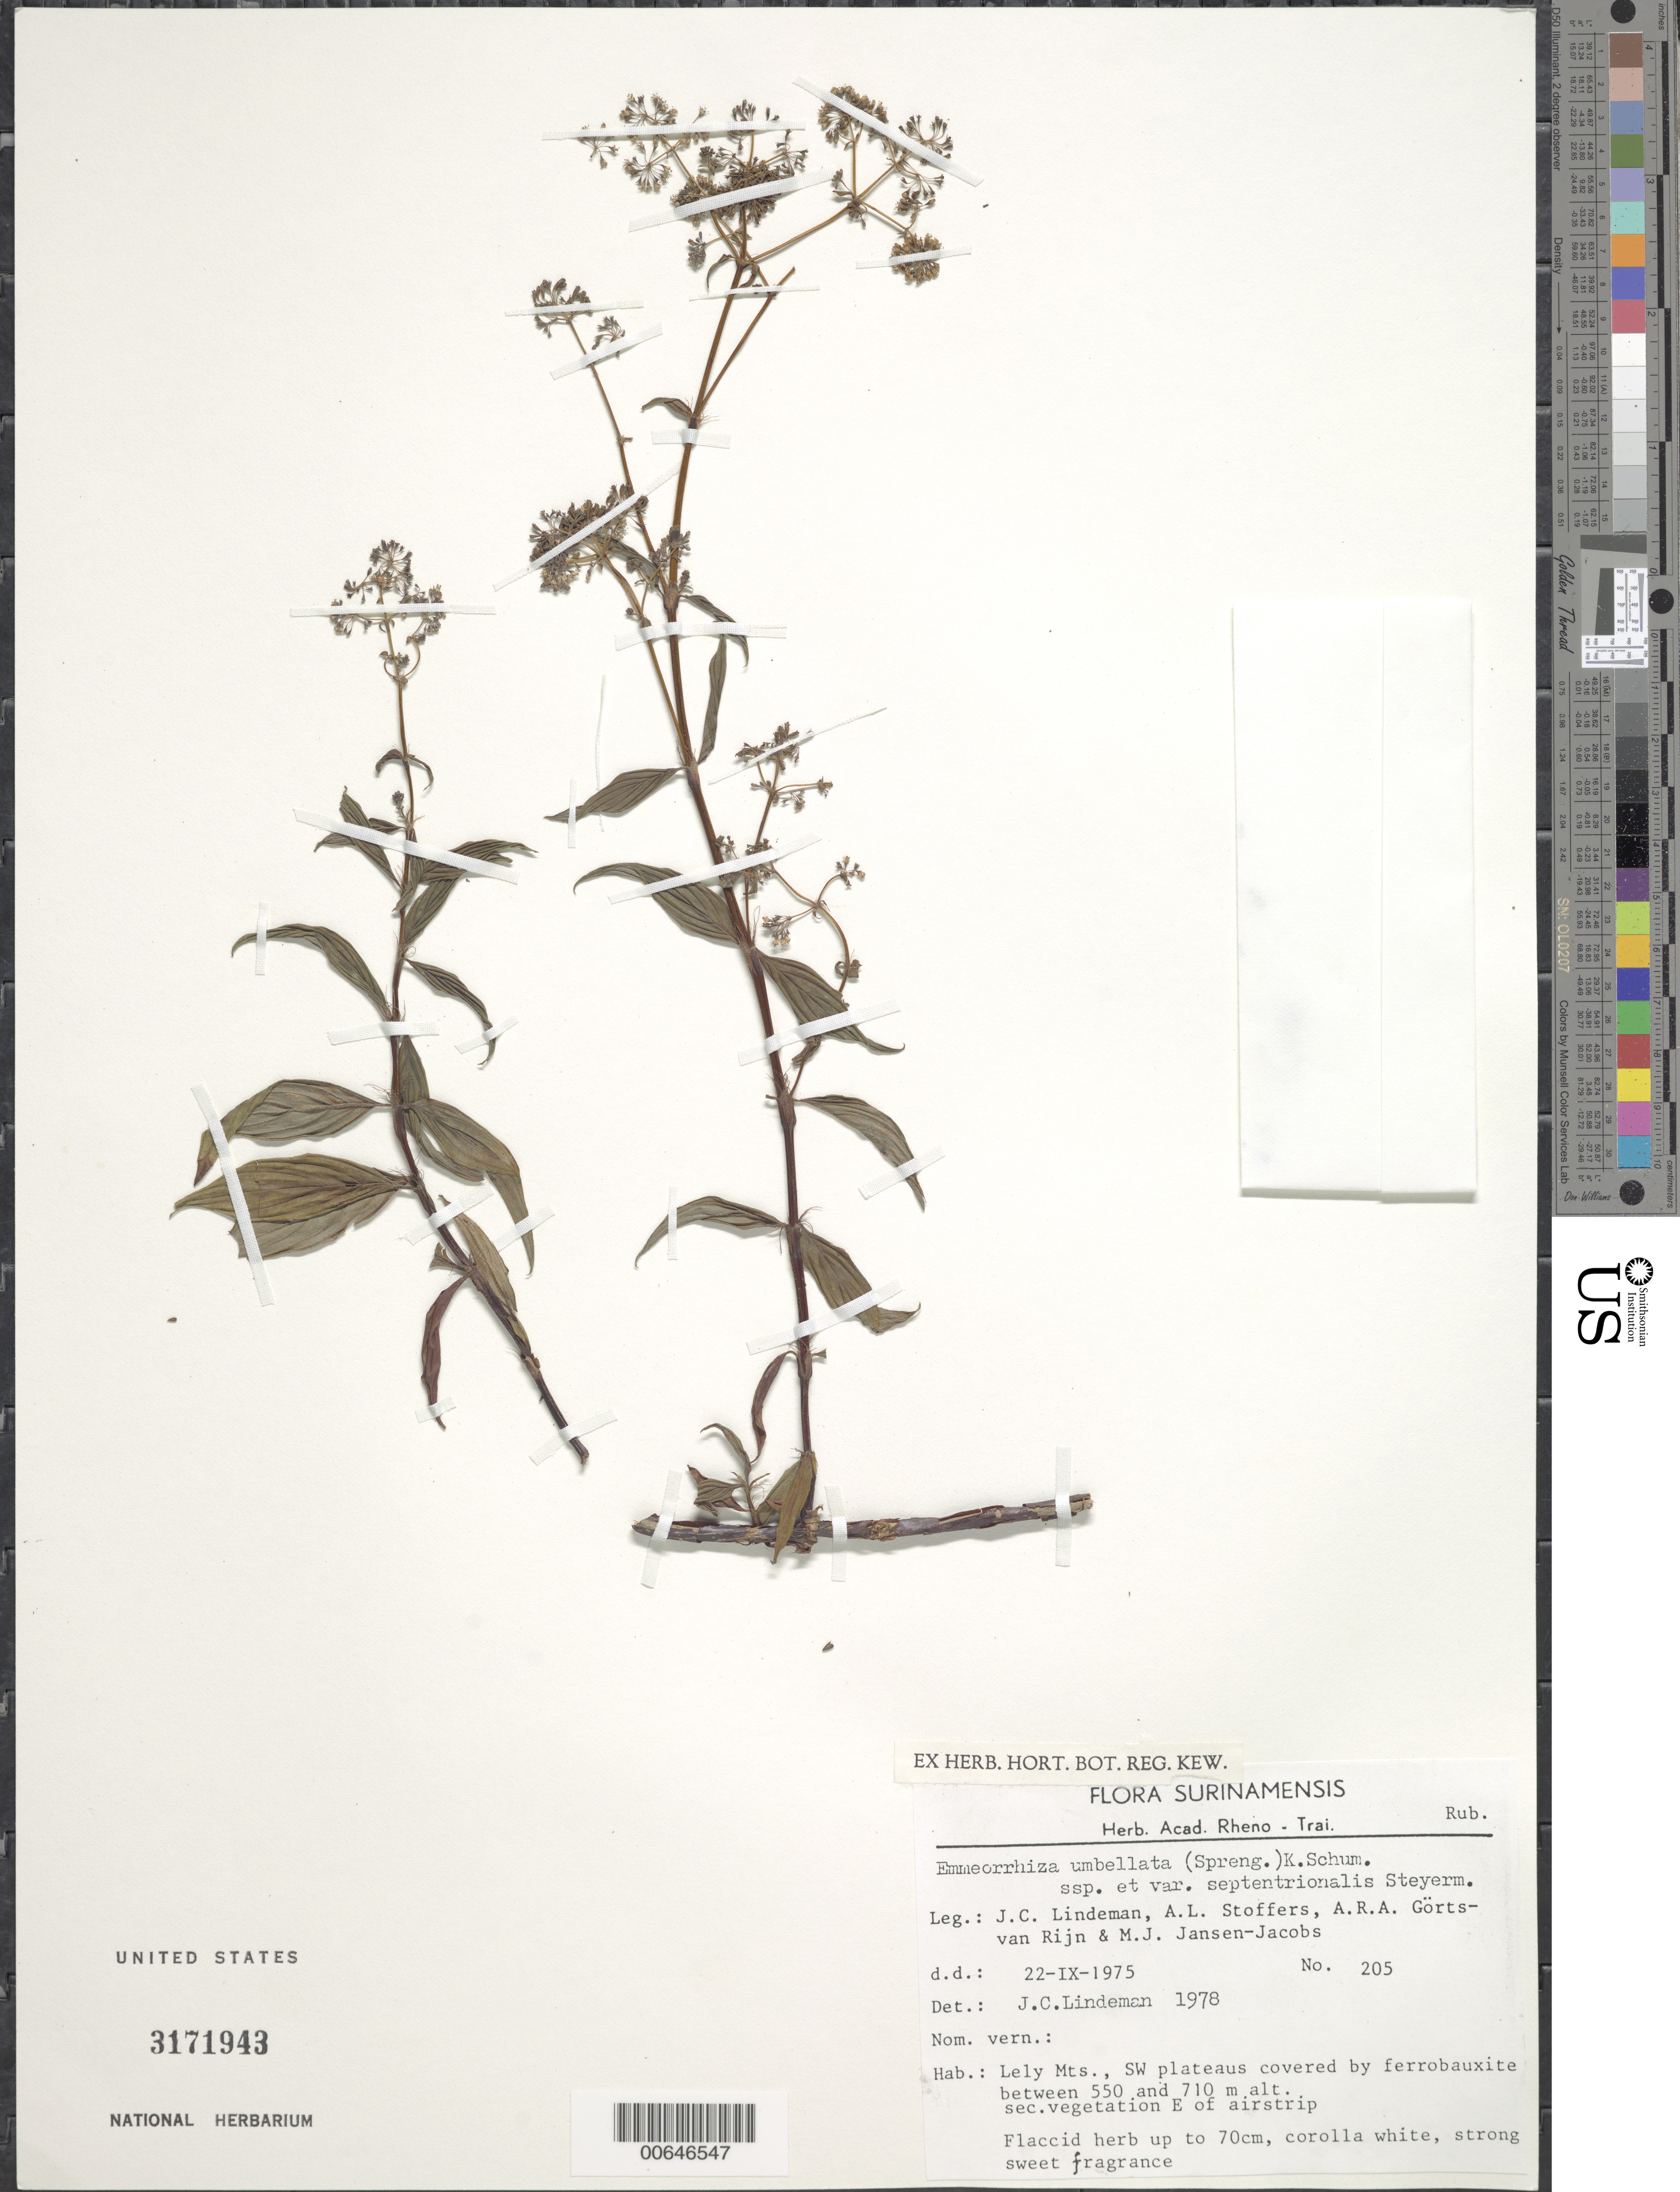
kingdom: Plantae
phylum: Tracheophyta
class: Magnoliopsida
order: Gentianales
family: Rubiaceae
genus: Emmeorhiza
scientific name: Emmeorhiza umbellata subsp. septentrionalis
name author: Steyerm.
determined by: Lindeman, J. C.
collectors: J. C. Lindeman, A. Stoffers, A. .R. A. Görts-van Rijn & M. J. Jansen-Jacobs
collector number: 75 205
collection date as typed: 22-Sep-75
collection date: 1975-09-22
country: Suriname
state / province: Marowijne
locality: Lely Mts., SW plateaus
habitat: Secondary vegetation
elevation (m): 550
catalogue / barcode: US 3171943